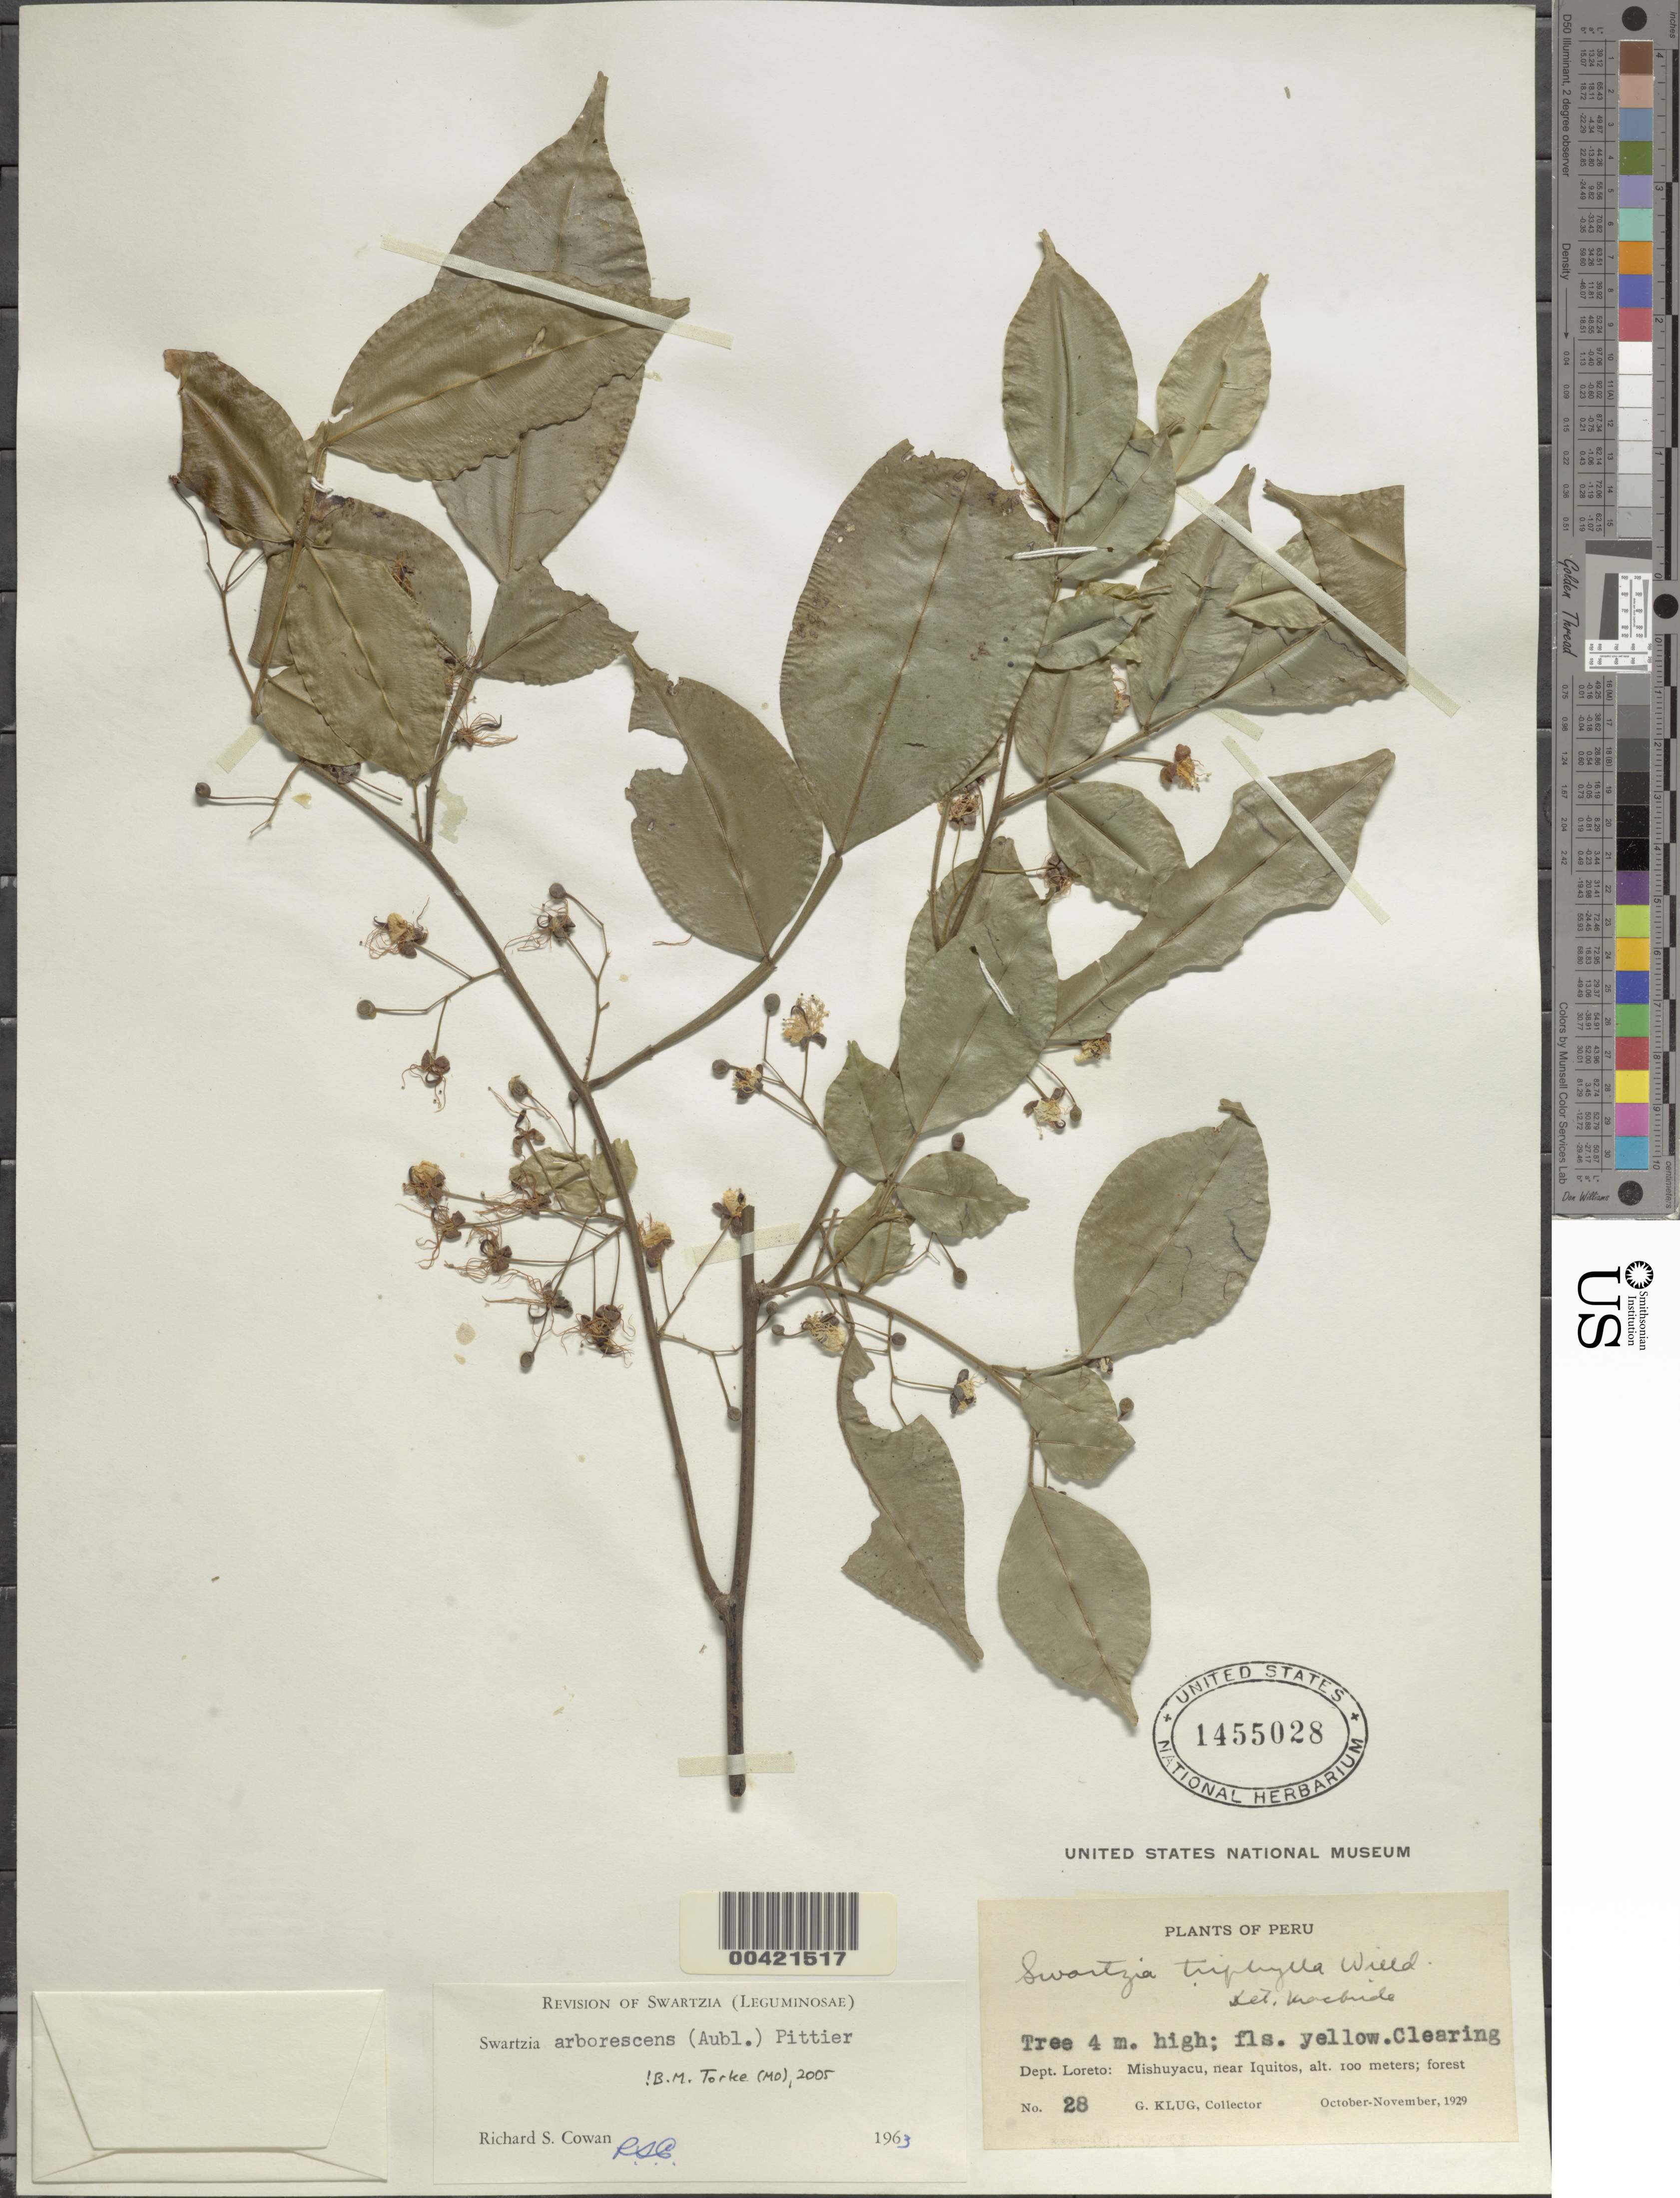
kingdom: Plantae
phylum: Tracheophyta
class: Magnoliopsida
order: Fabales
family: Fabaceae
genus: Swartzia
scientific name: Swartzia arborescens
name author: (Aubl.) Pittier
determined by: Cowan, R. S.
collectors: G. Klug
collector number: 28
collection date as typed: Oct 1929 to -- Nov 1929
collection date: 1929-10/1929-11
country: Peru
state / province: Loreto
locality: Mishuyacu, near Iquitos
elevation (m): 100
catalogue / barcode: US 1455028